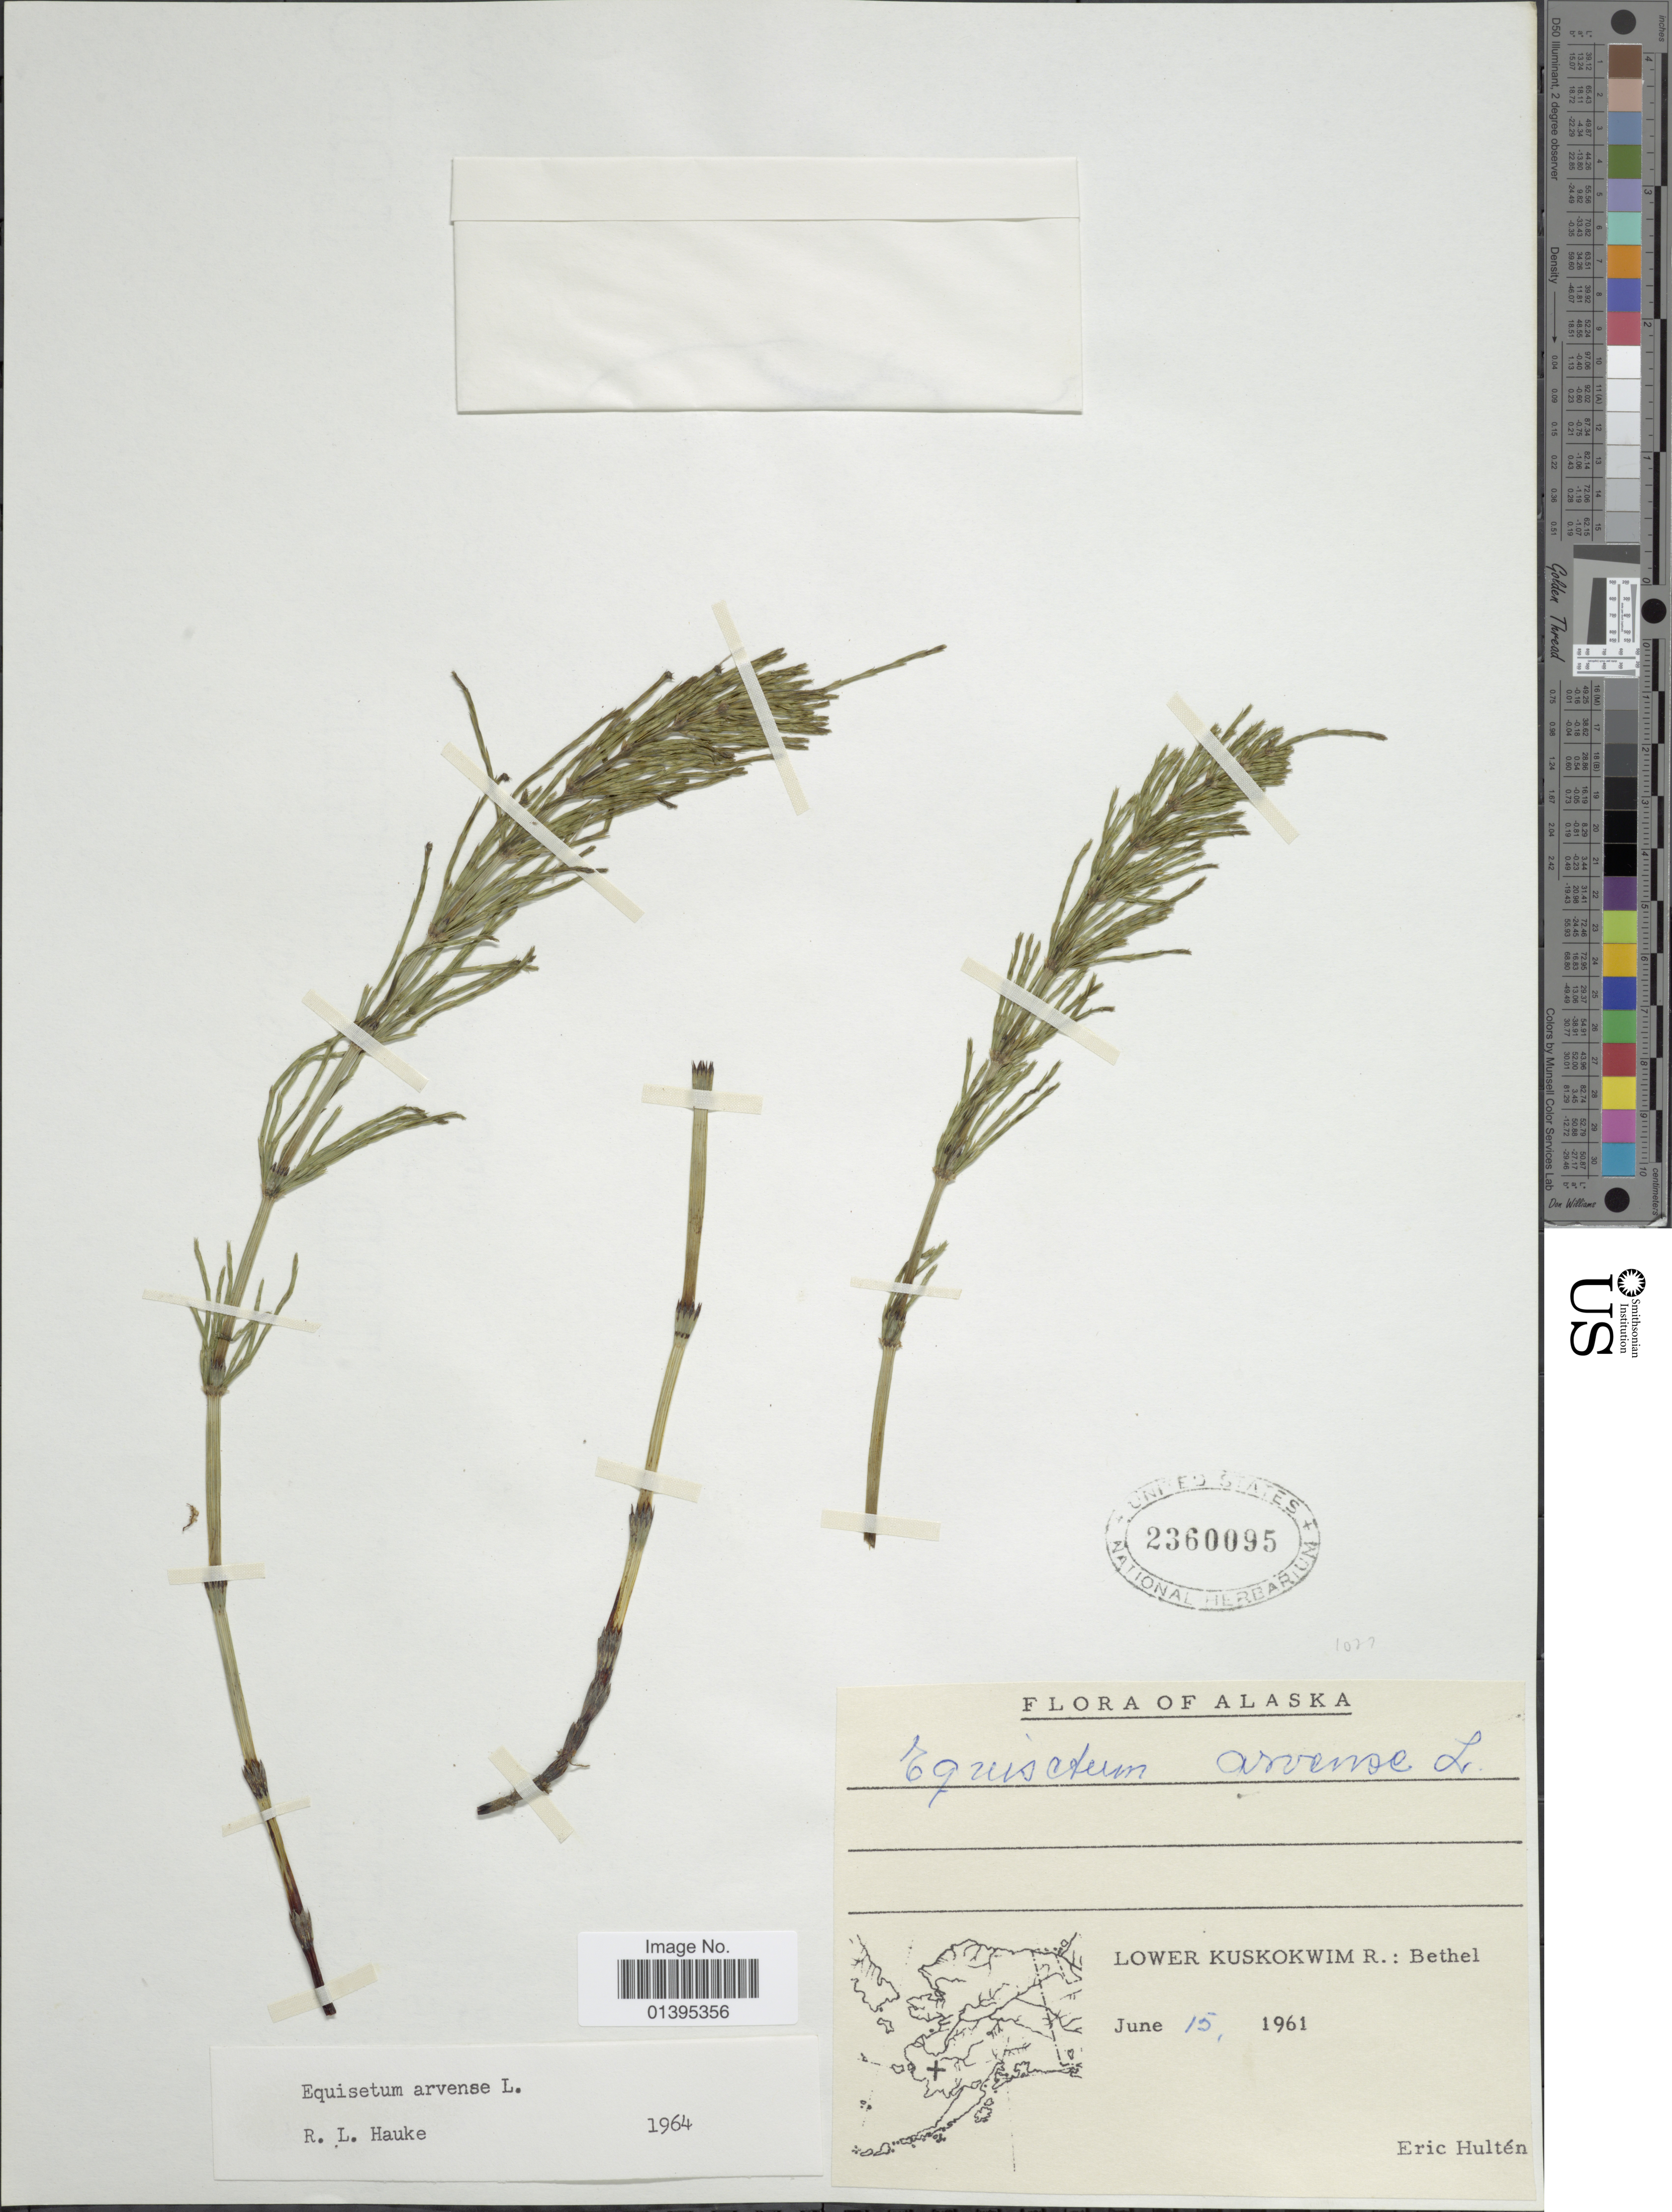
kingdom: Plantae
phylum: Tracheophyta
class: Polypodiopsida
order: Equisetales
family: Equisetaceae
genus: Equisetum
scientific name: Equisetum arvense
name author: L.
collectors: E. G. Hultén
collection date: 1961-06-15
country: United States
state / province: Alaska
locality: Lower Kuskokwim R.: Bethel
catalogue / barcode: US 2360095